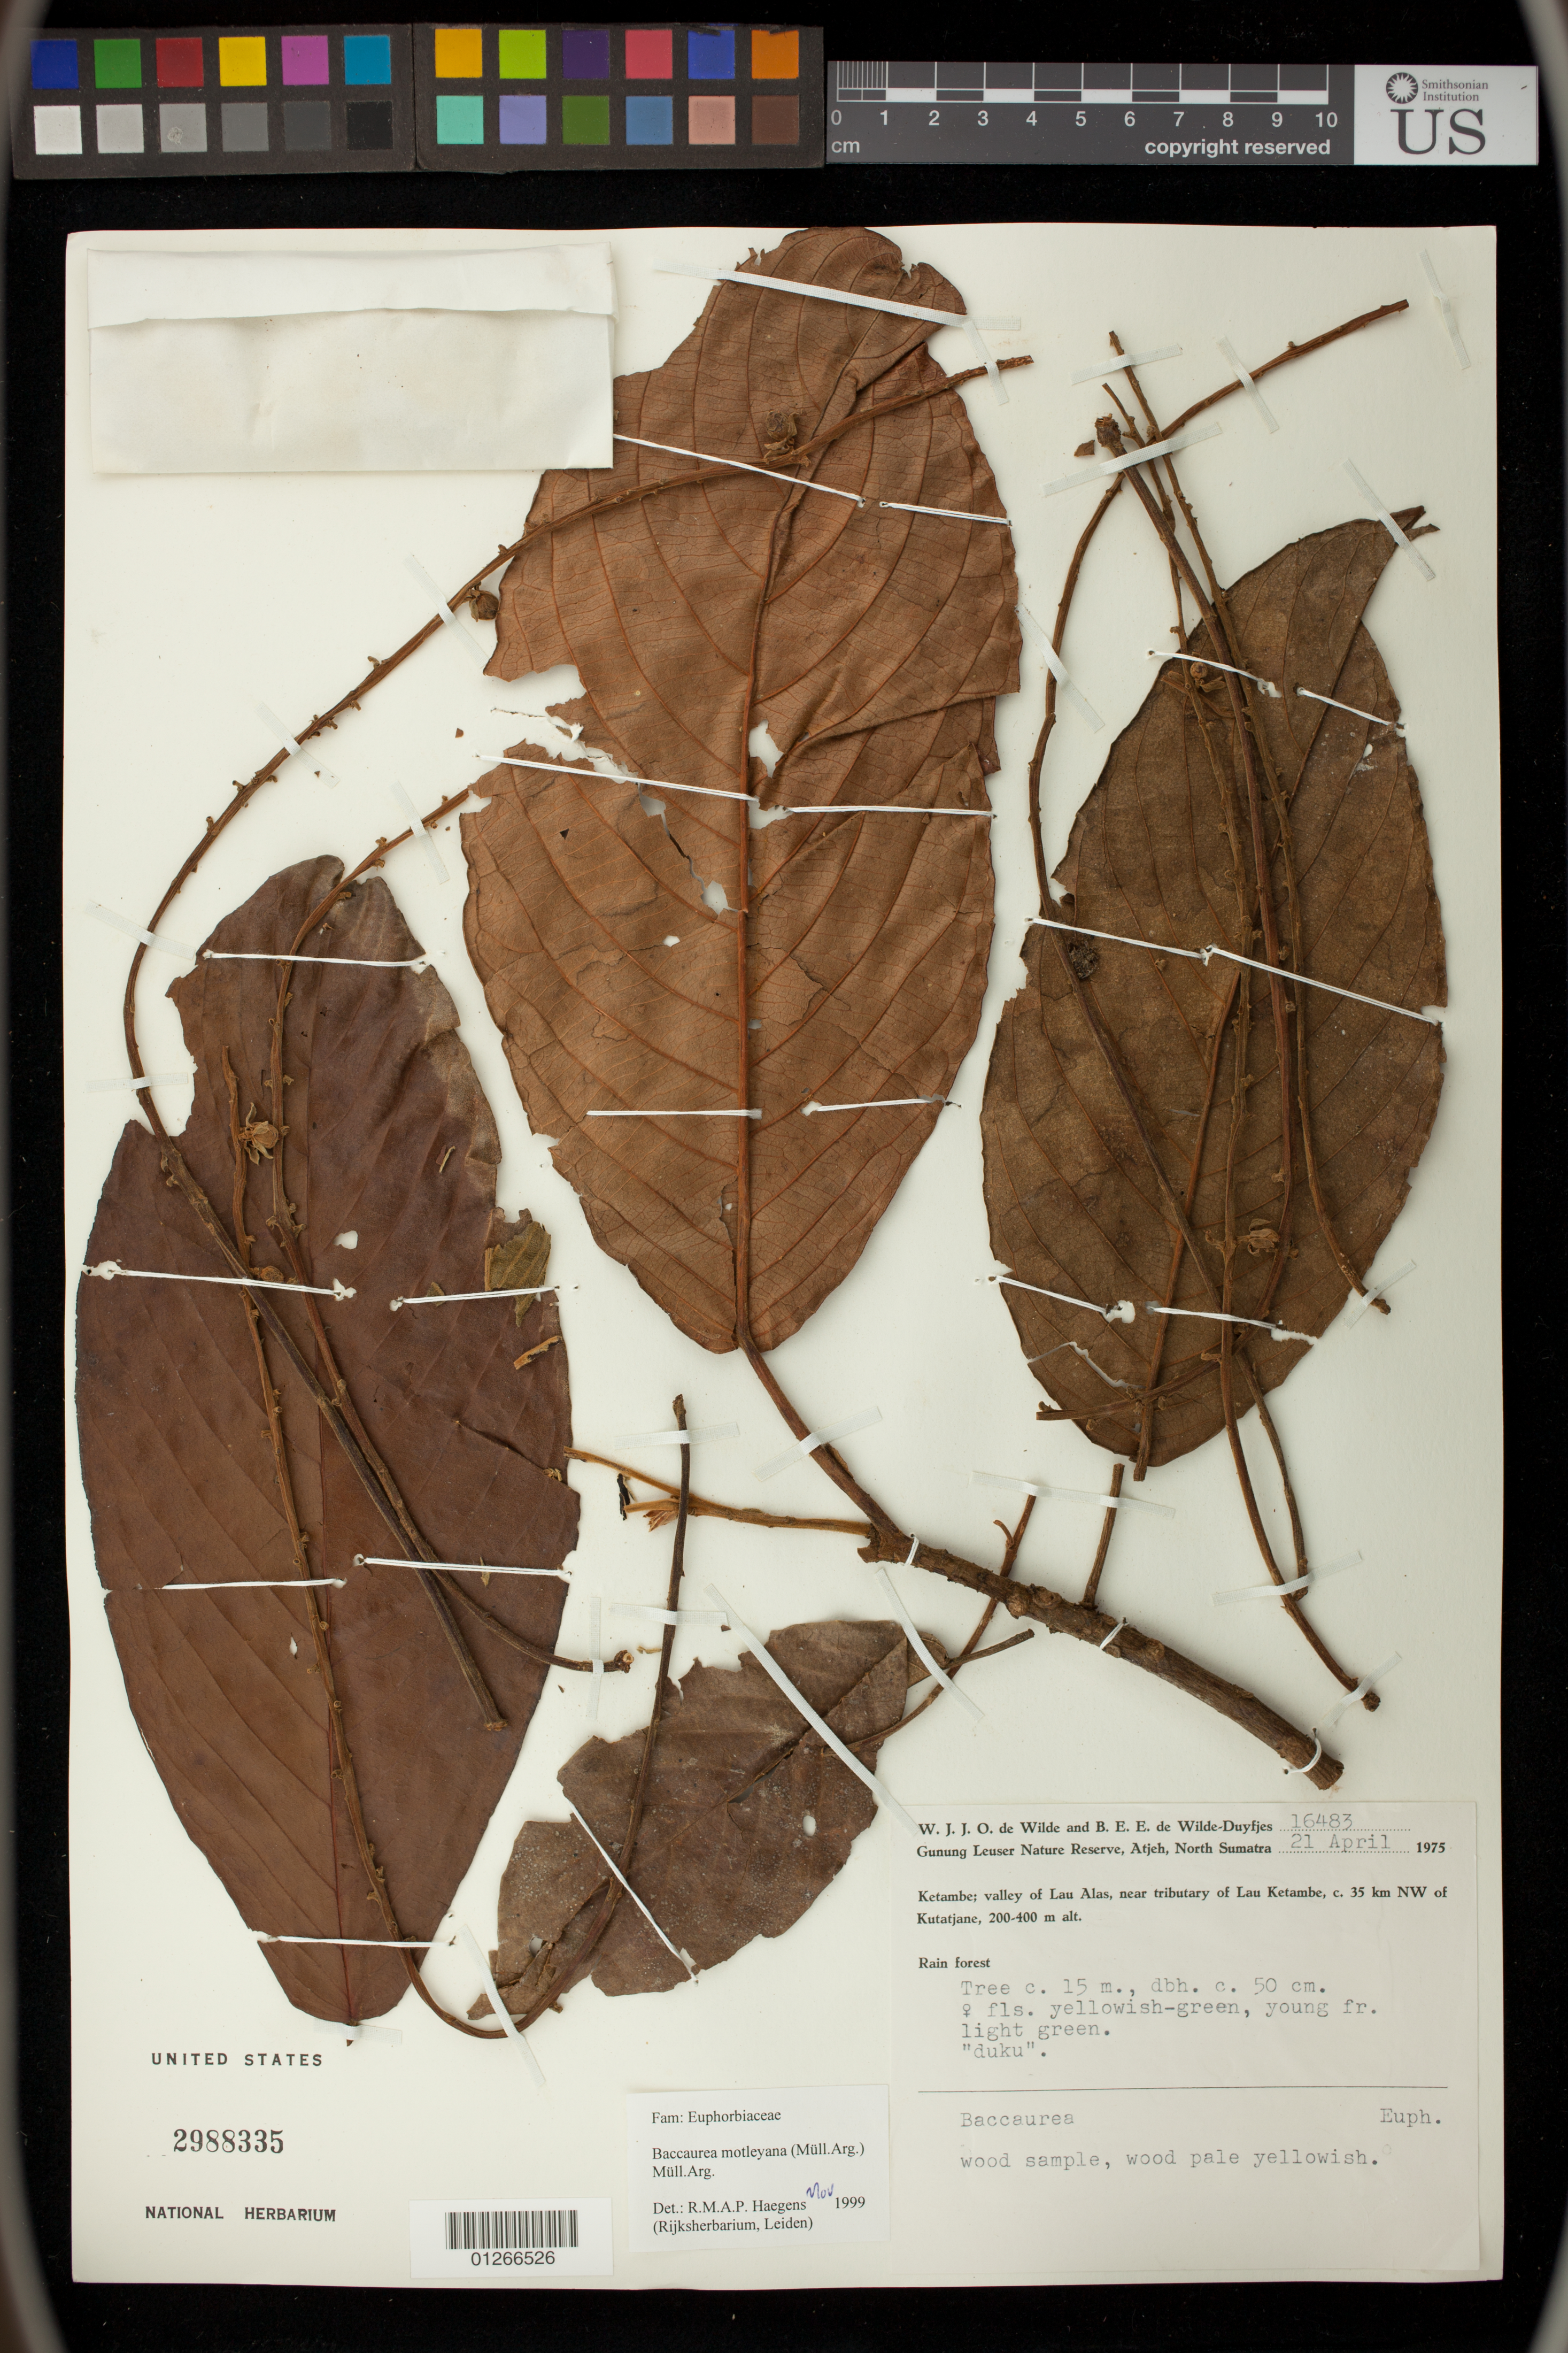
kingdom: Plantae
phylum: Tracheophyta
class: Magnoliopsida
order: Malpighiales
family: Phyllanthaceae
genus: Baccaurea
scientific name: Baccaurea motleyana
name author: (Müll. Arg.) Müll. Arg.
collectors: W. J. de Wilde & B. E. de Wilde-Duyfjes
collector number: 16483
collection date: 1975-04-21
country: Indonesia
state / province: Sumatra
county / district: Sumatera Utara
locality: Ketambe; valley of Lau Alas, near tributary of Lau Ketambe, c. 35 km NW of Kutatjane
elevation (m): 200